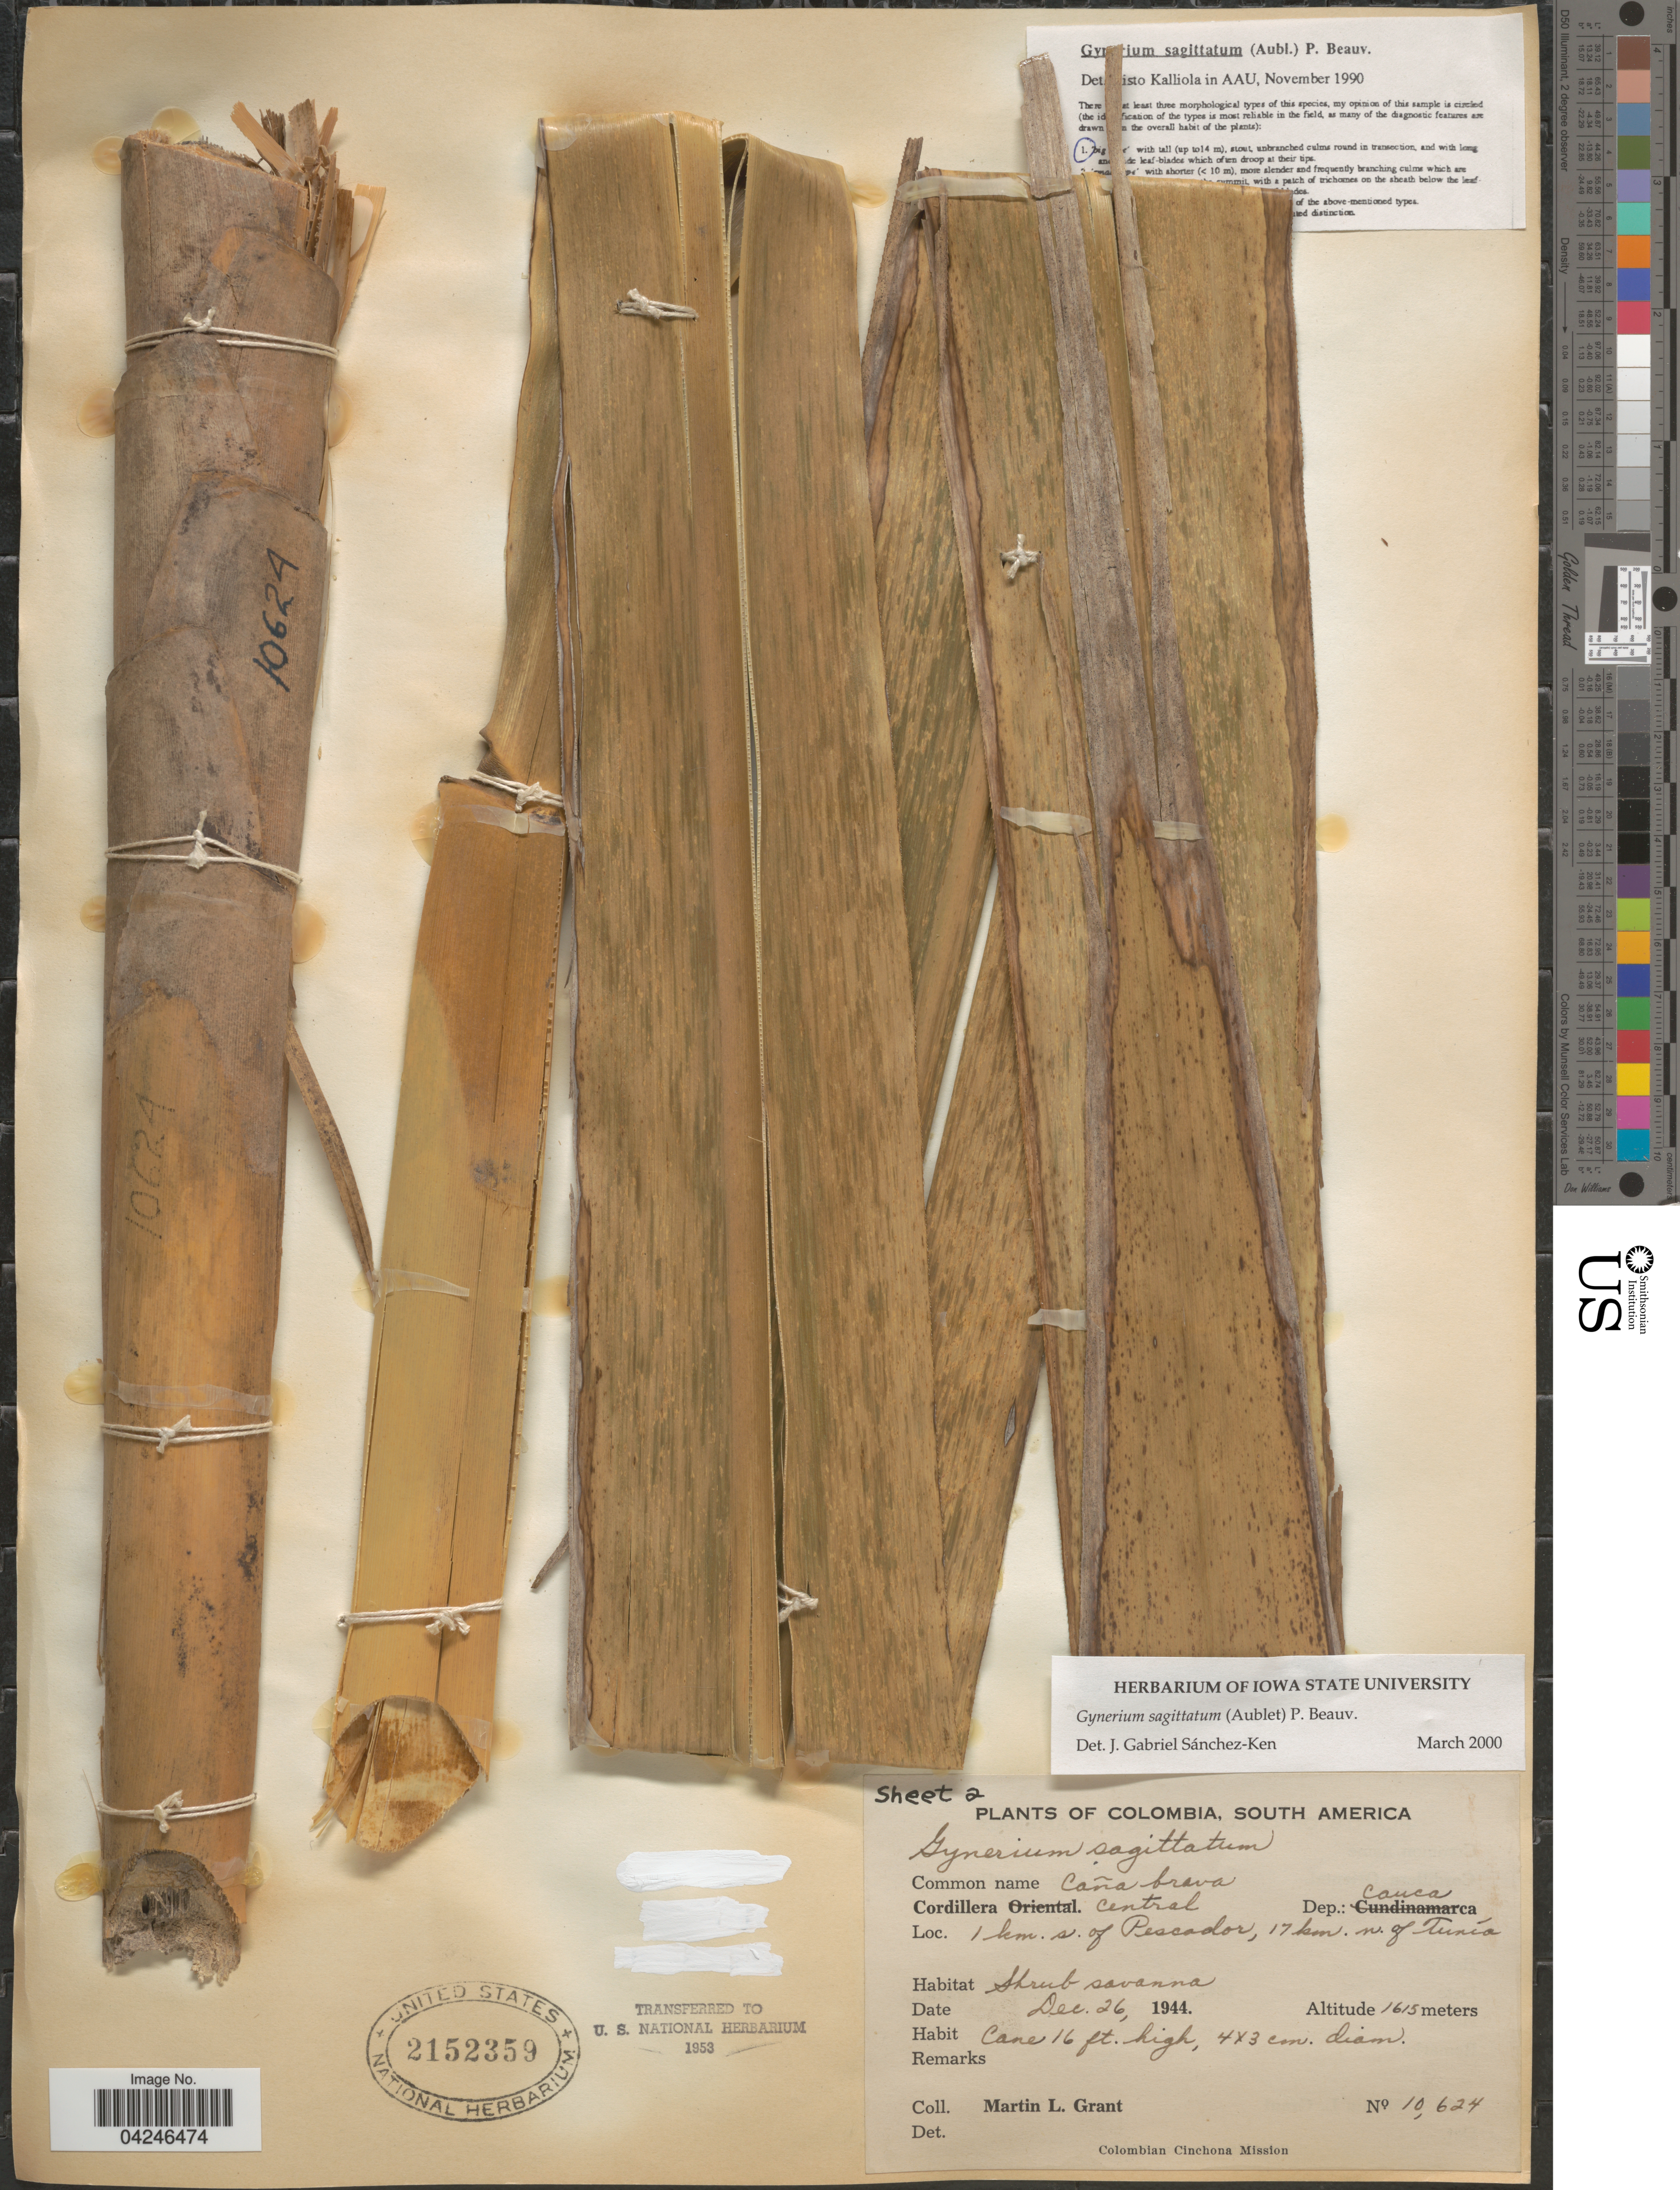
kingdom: Plantae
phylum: Tracheophyta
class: Liliopsida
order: Poales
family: Poaceae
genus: Gynerium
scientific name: Gynerium sagittatum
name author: (Aubl.) P. Beauv.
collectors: M. L. Grant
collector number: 10624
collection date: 1944-12-26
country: Colombia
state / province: Cauca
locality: Cordillera Central. 1 km. s. of Pescador, 17 km. n. of Tunía. Dep.: Cauca. Colombian Cinchona Mission.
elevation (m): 1615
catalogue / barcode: US 2152359